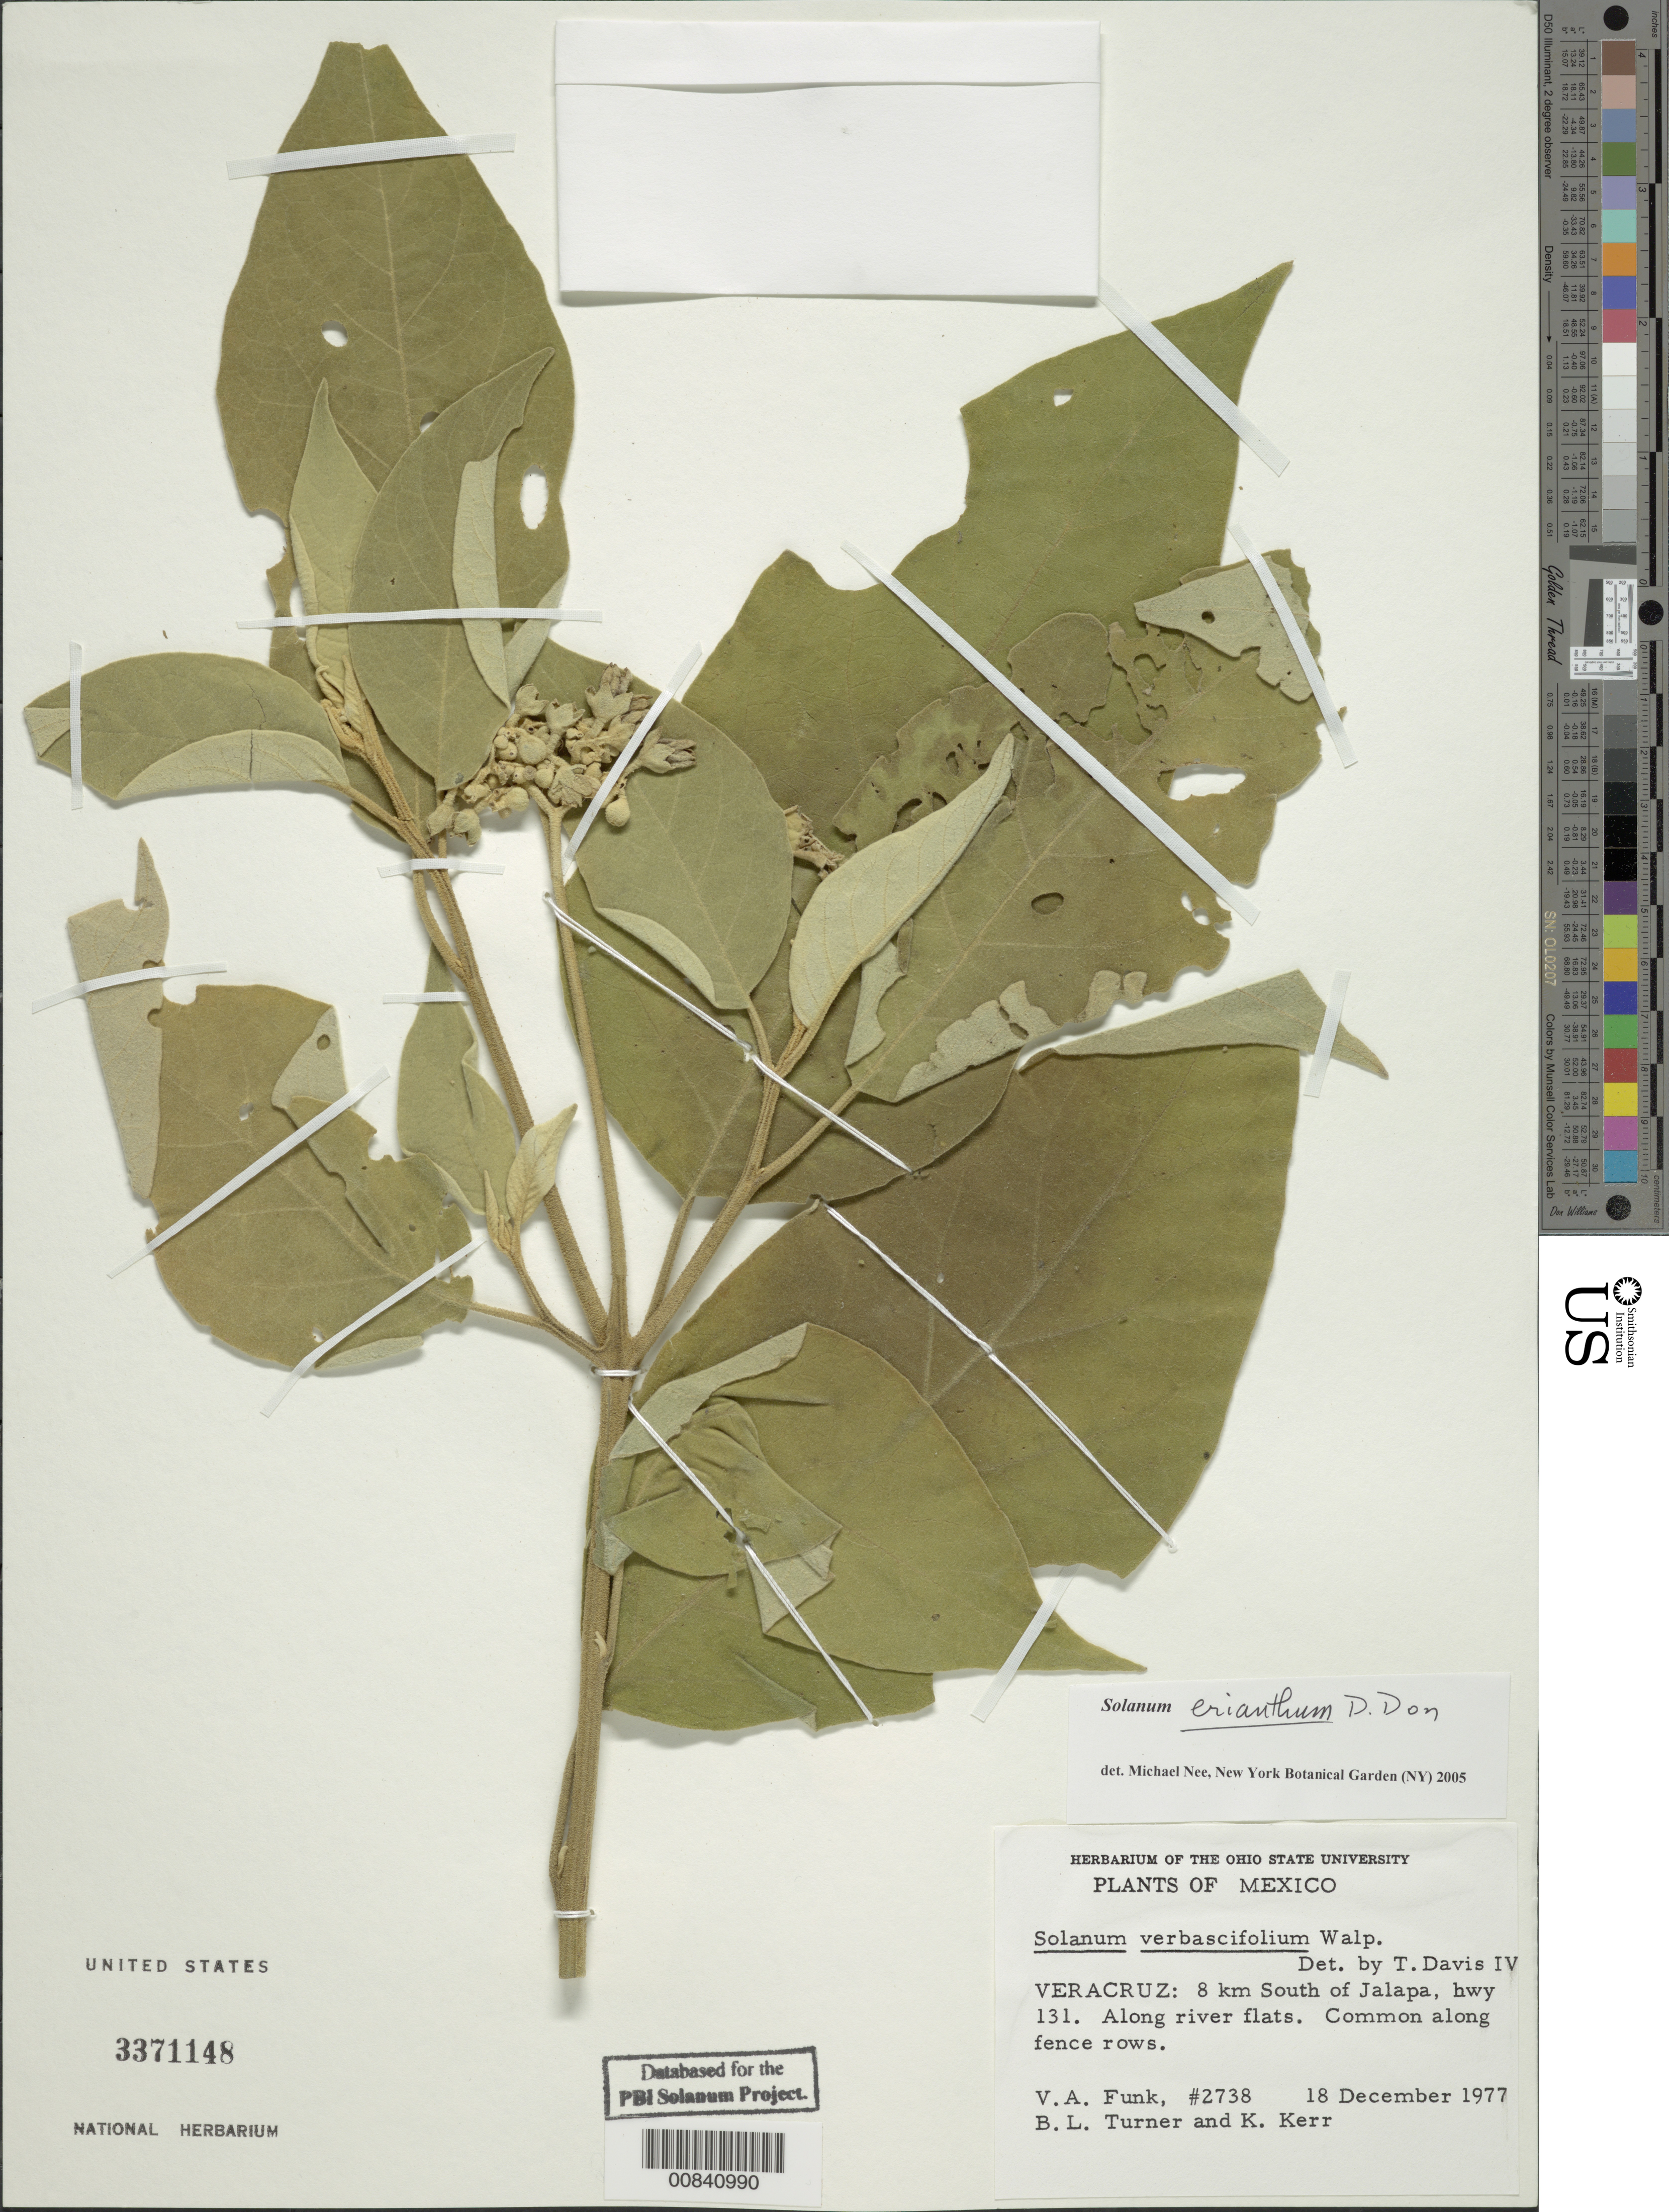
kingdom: Plantae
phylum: Tracheophyta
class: Magnoliopsida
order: Solanales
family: Solanaceae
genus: Solanum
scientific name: Solanum erianthum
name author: D. Don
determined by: Nee, Michael H.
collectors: V. Funk, B. L. Turner & K. Kerr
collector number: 2738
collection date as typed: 18 Dec 1977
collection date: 1977-12-18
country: Mexico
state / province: Veracruz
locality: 8 km S of Jalapa, hwy 131.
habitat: Along river flats. Common along fence rows.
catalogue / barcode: US 3371148